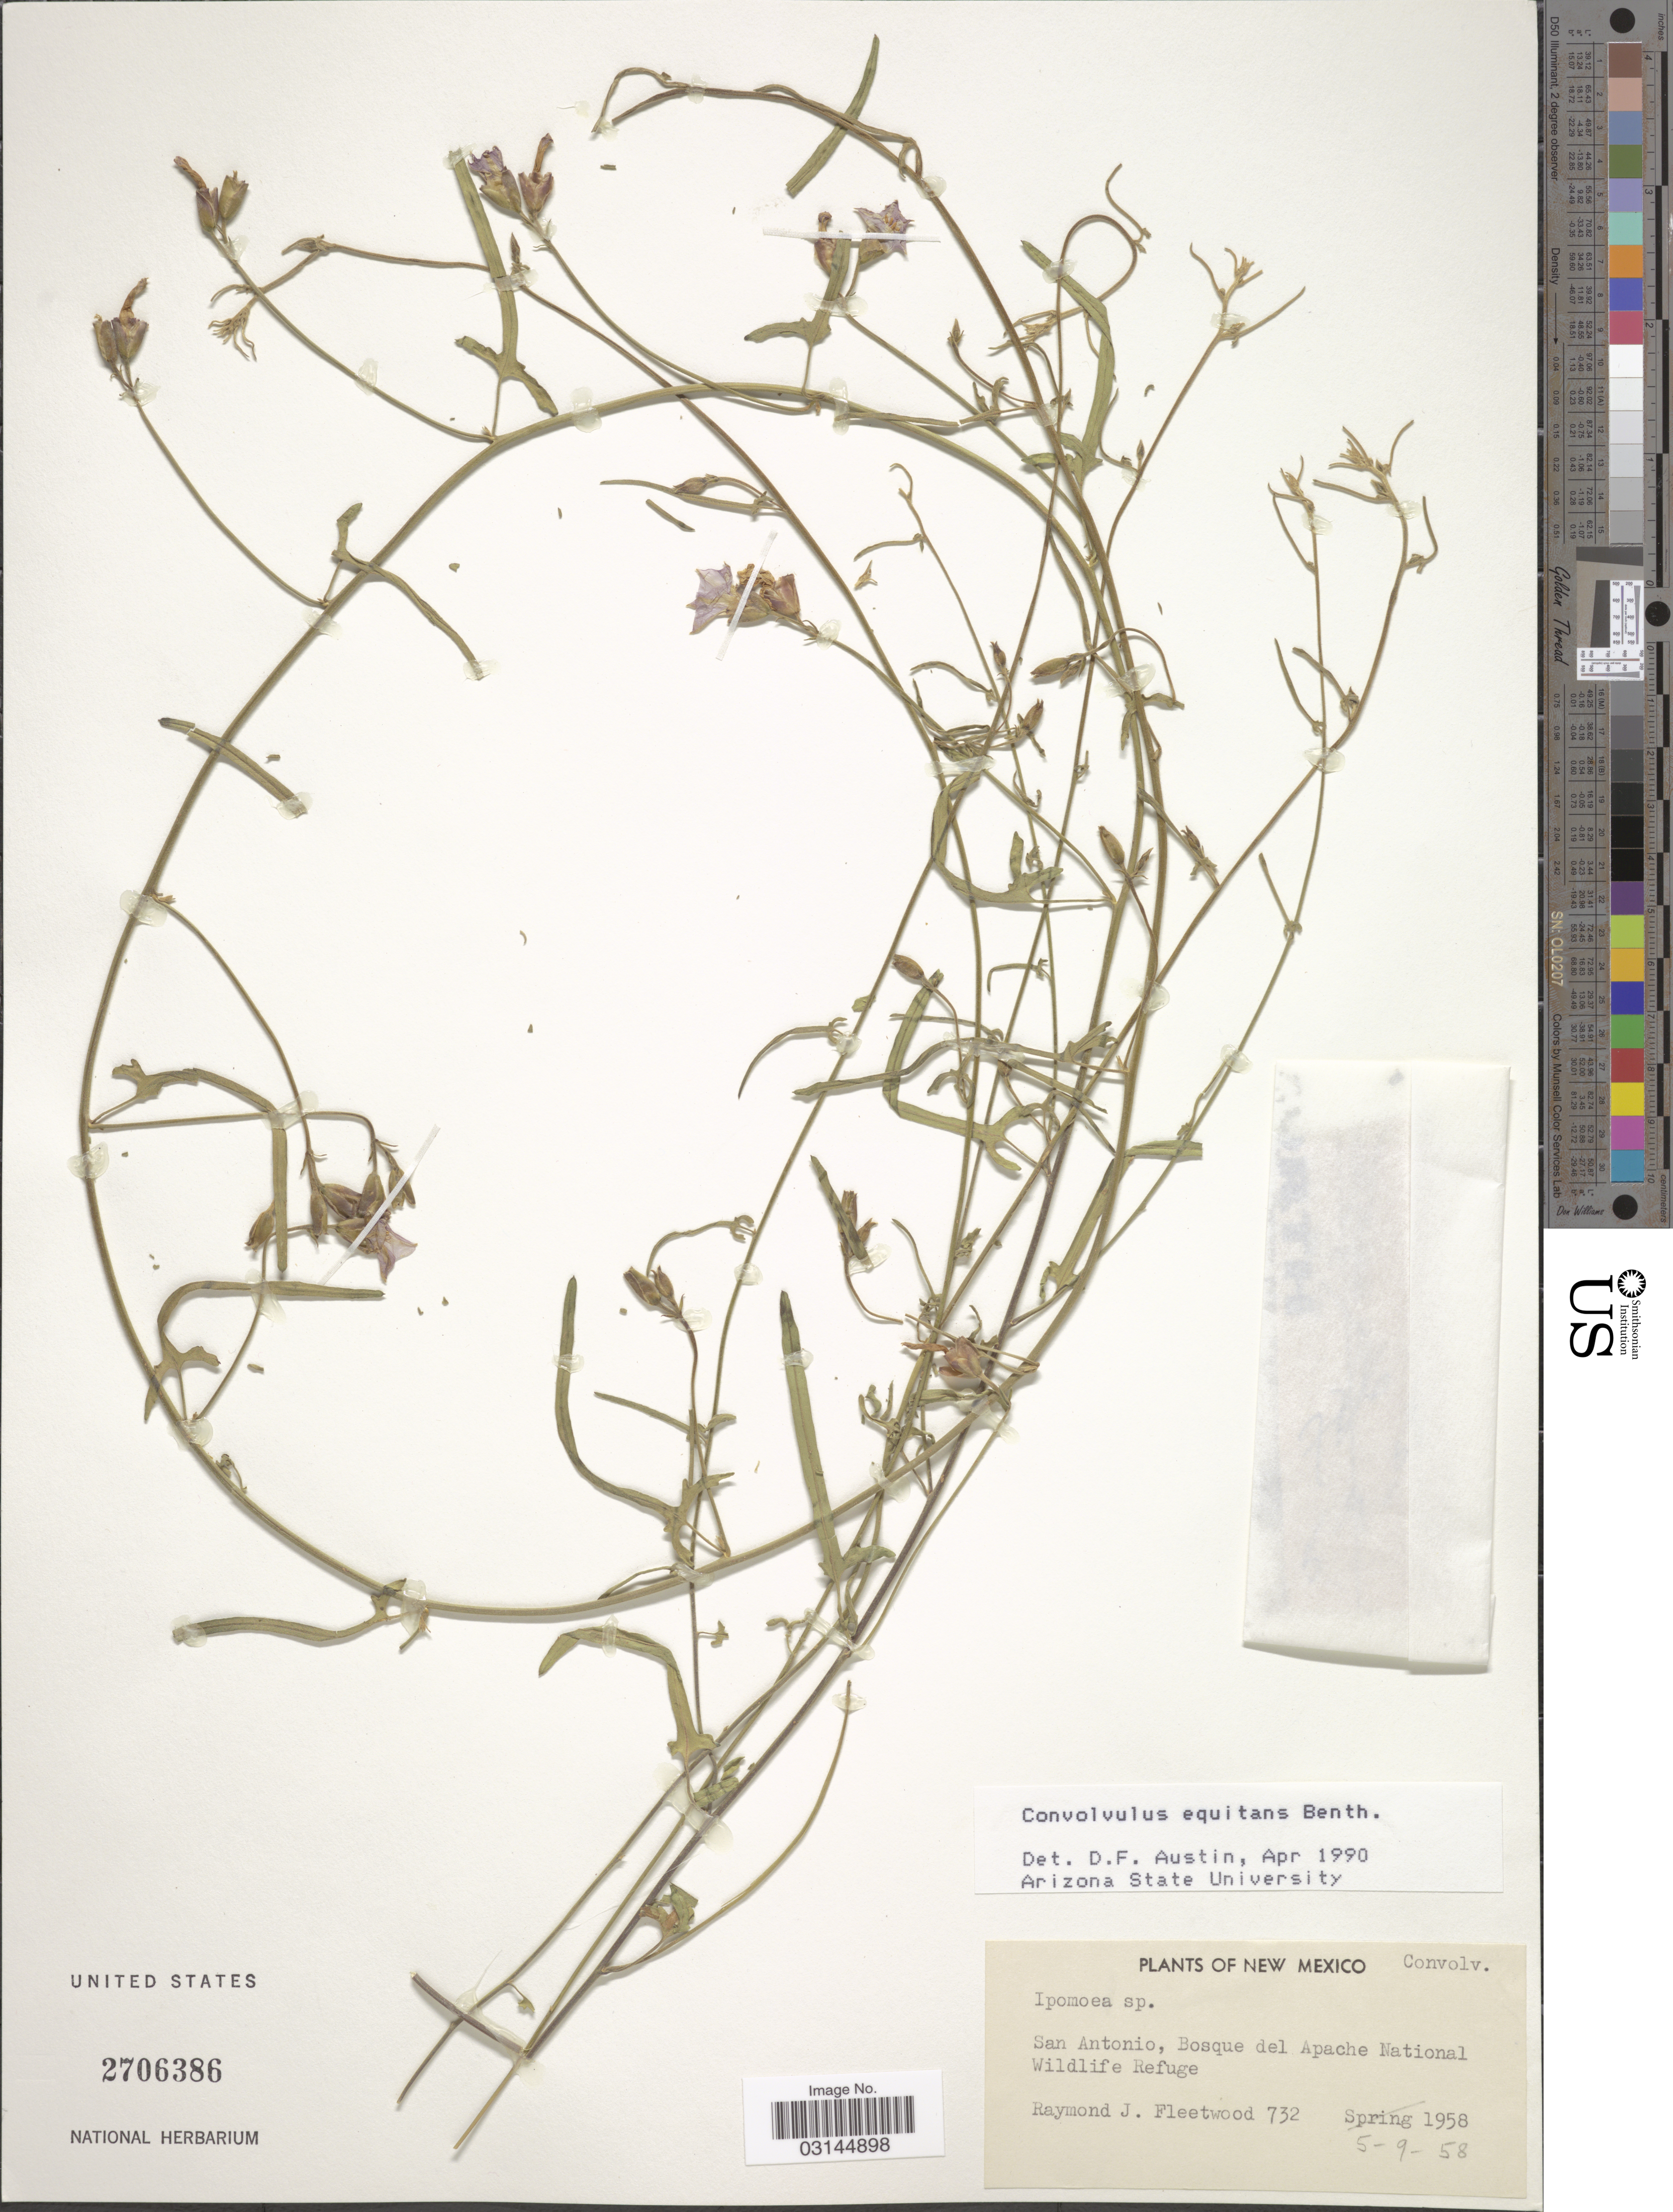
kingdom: Plantae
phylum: Tracheophyta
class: Magnoliopsida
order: Solanales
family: Convolvulaceae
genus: Convolvulus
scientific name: Convolvulus equitans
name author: Benth.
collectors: R. J. Fleetwood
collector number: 732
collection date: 1958-05-09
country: United States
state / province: New Mexico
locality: San Antonio, Bosque del Apache National Wildlife Refuge.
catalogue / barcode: US 2706386